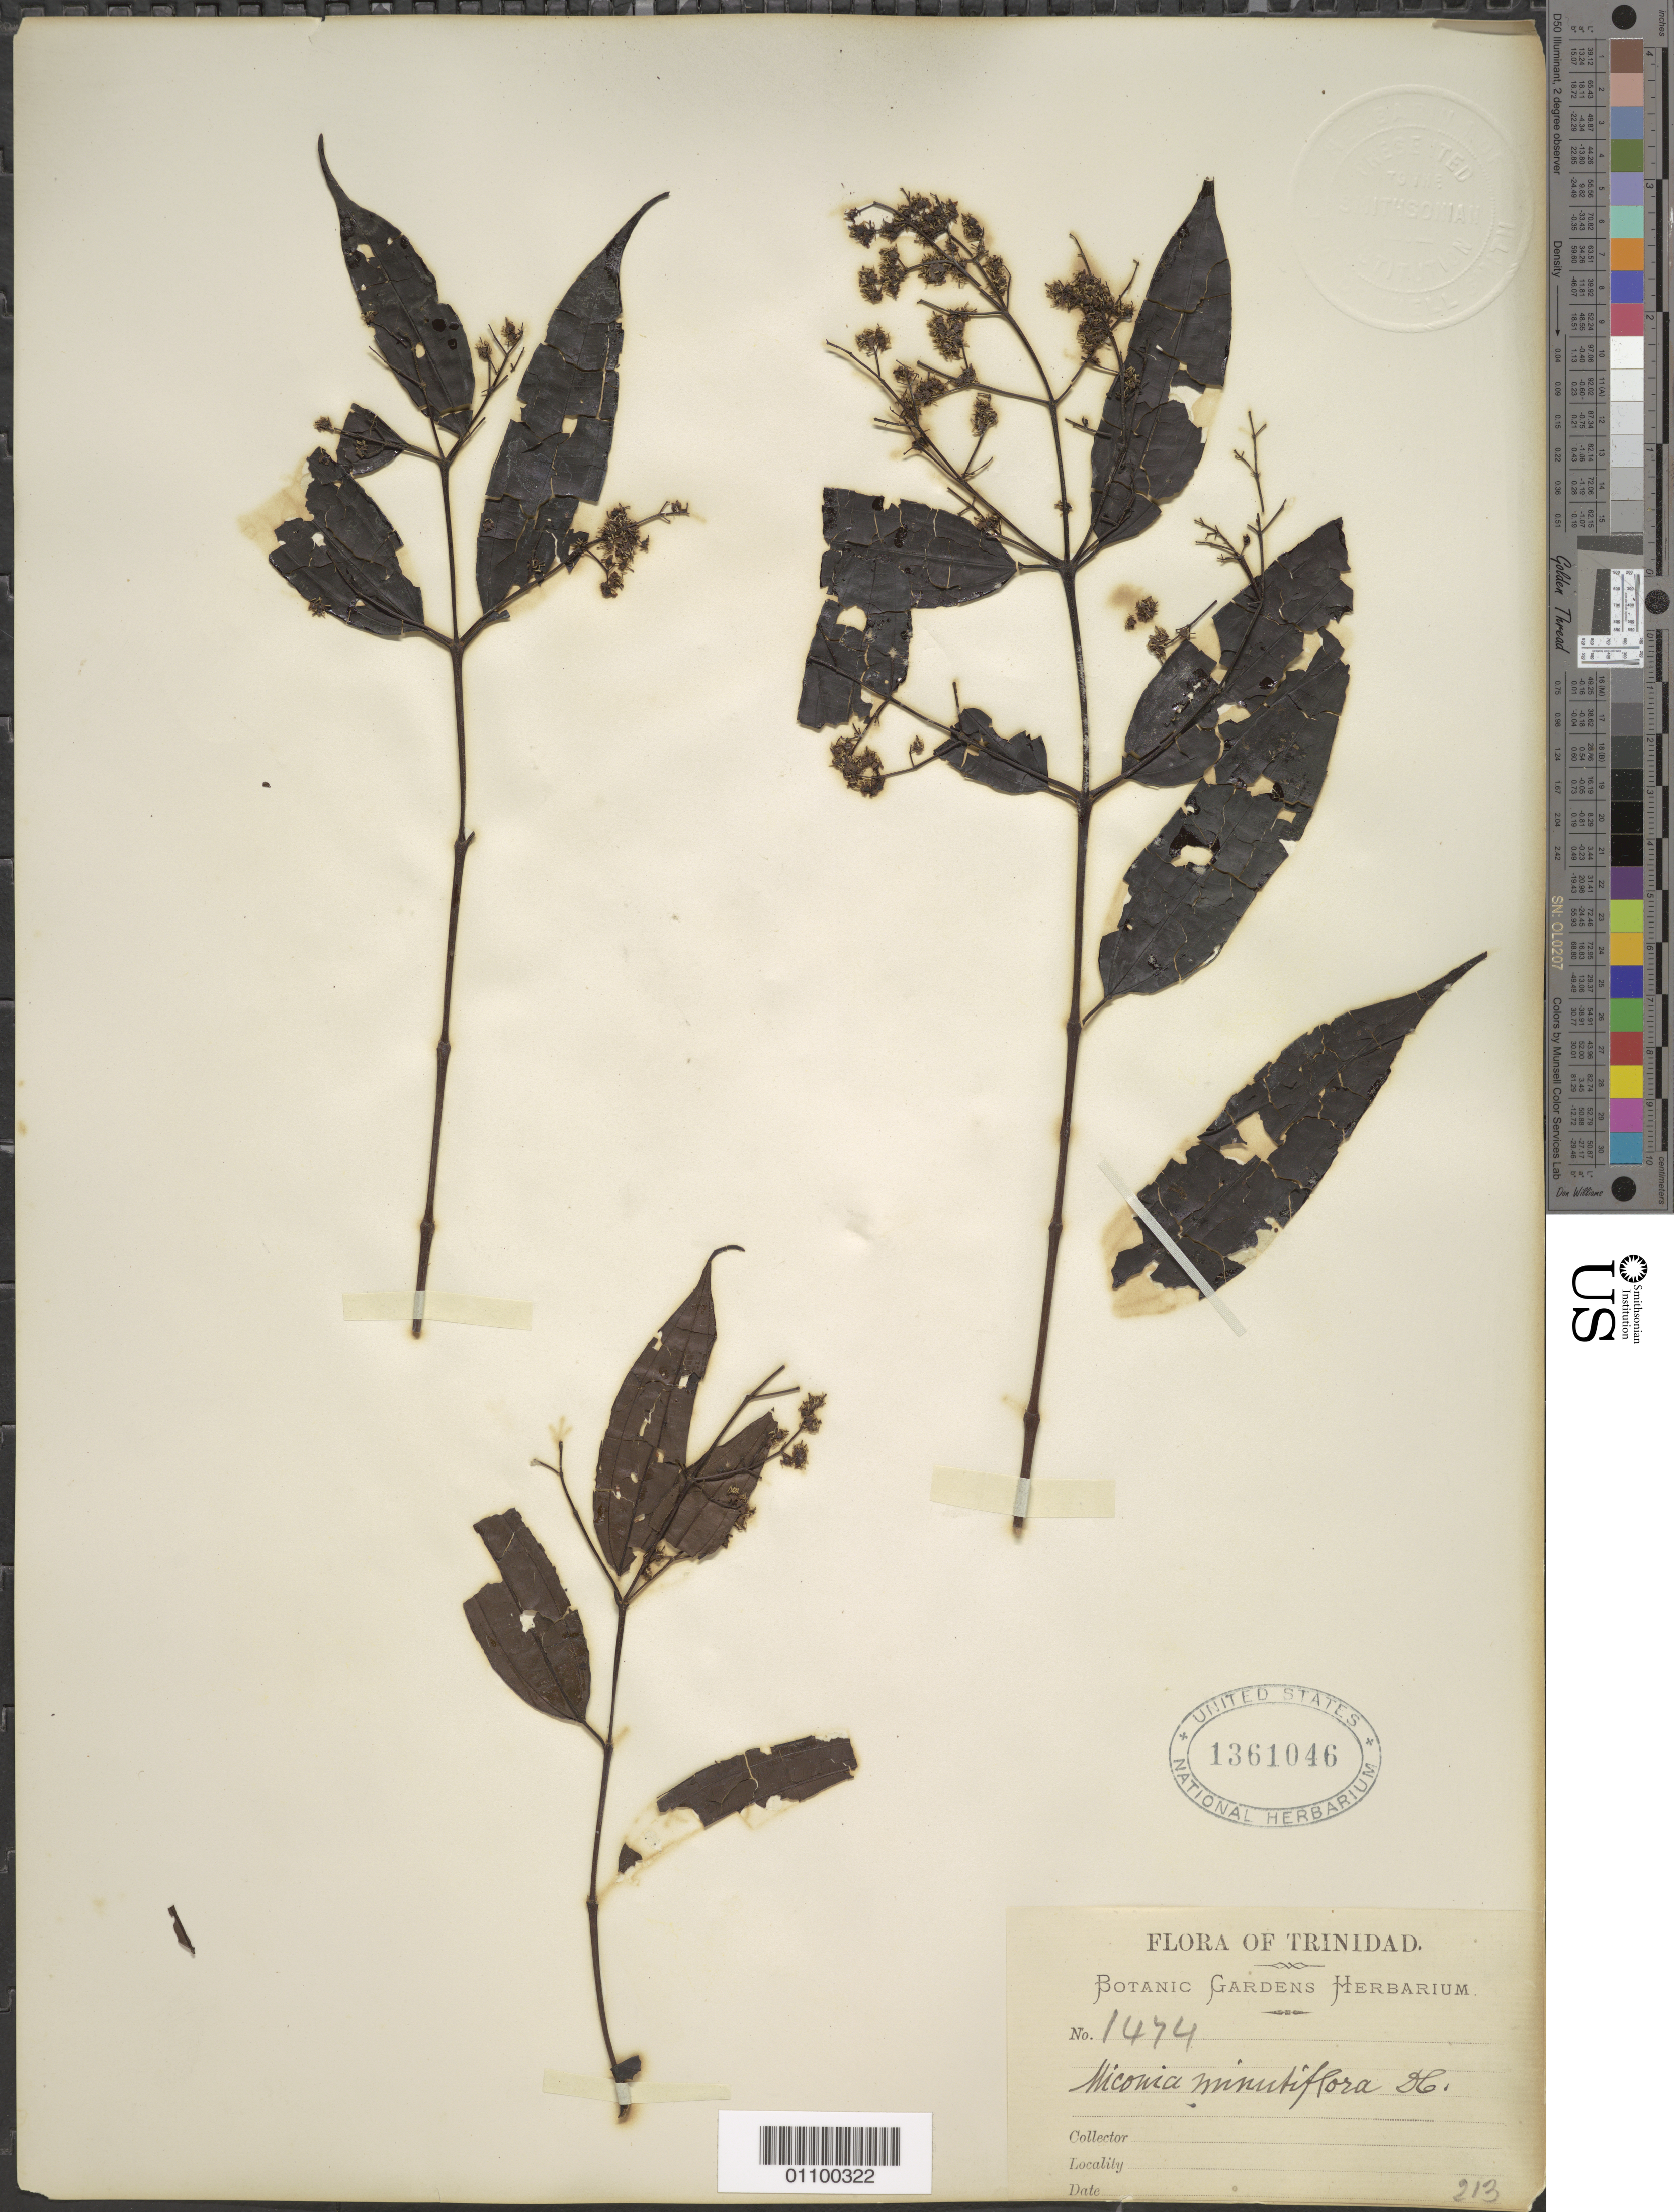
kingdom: Plantae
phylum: Tracheophyta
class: Magnoliopsida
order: Myrtales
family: Melastomataceae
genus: Miconia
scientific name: Miconia minutiflora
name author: (Bonpl.) DC.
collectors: Botanic Gardens Herbarium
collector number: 1474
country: Trinidad and Tobago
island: Trinidad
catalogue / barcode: US 1361046